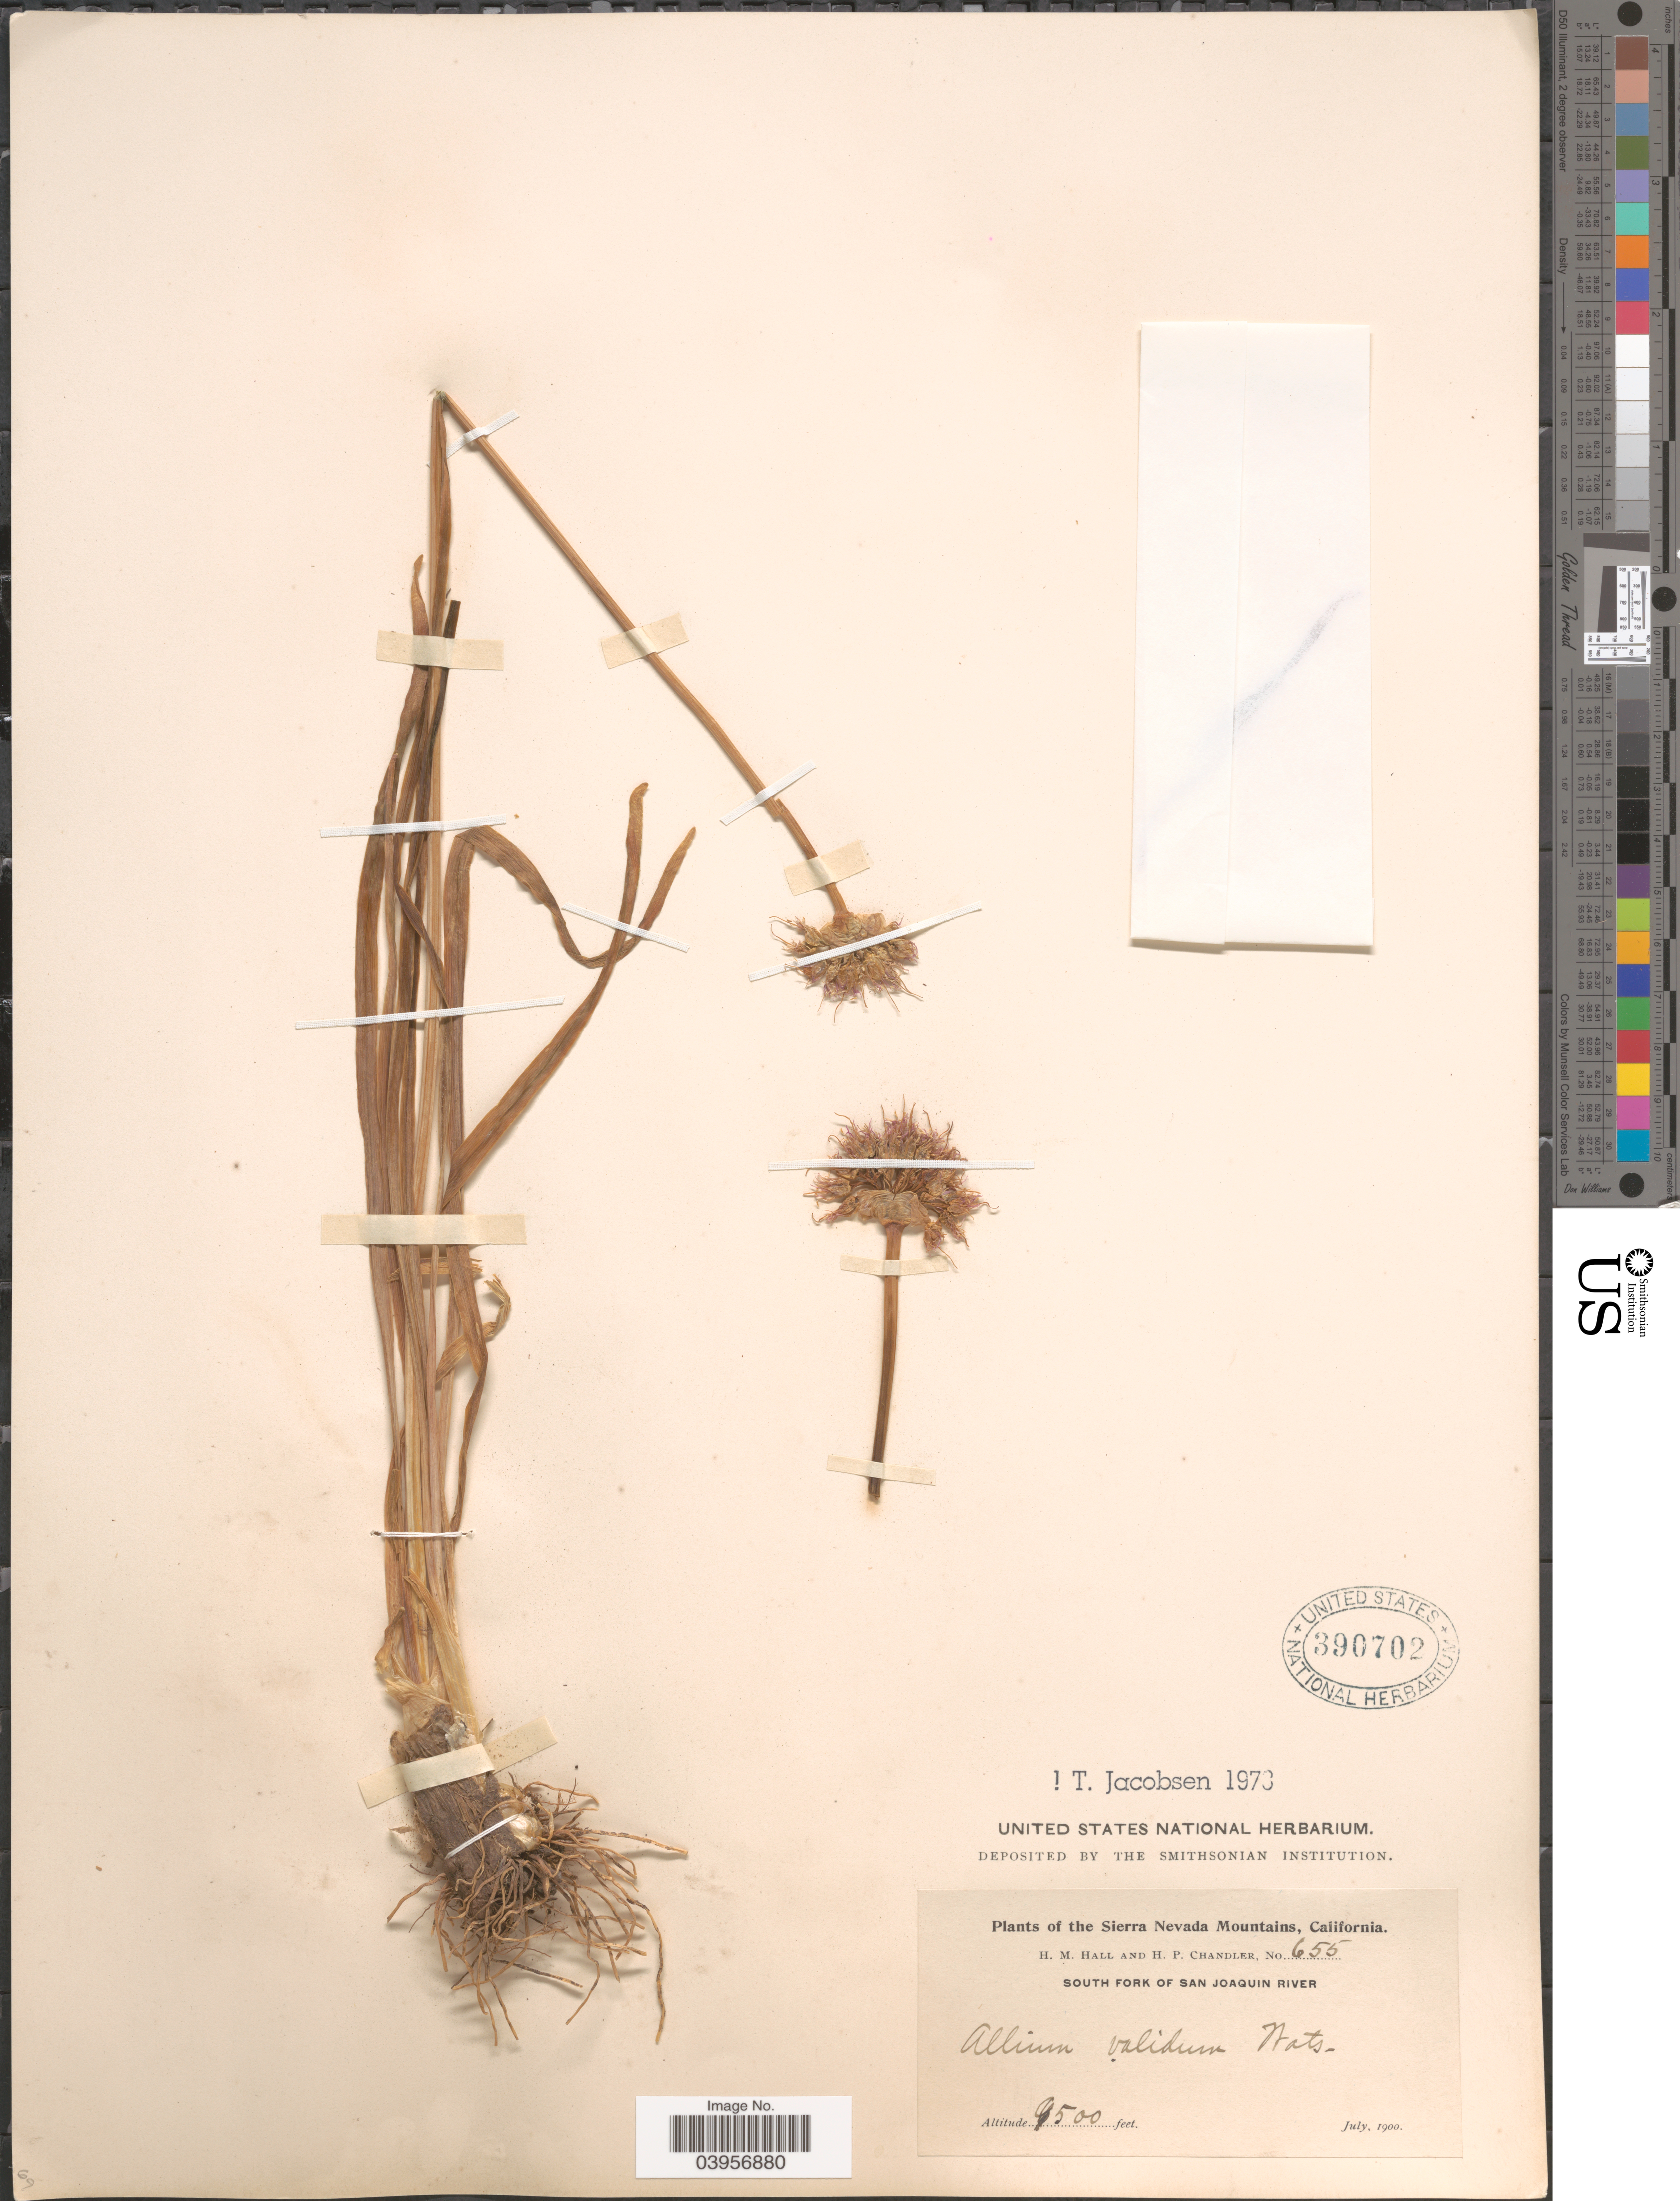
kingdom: Plantae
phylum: Tracheophyta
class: Liliopsida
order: Asparagales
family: Amaryllidaceae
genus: Allium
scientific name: Allium validum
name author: S. Watson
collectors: H. M. Hall & H. Chandler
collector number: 655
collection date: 1900-07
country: United States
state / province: California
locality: The Sierra Nevada Mountains. South Fork of San Joaquin River.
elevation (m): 2896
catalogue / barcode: US 390702